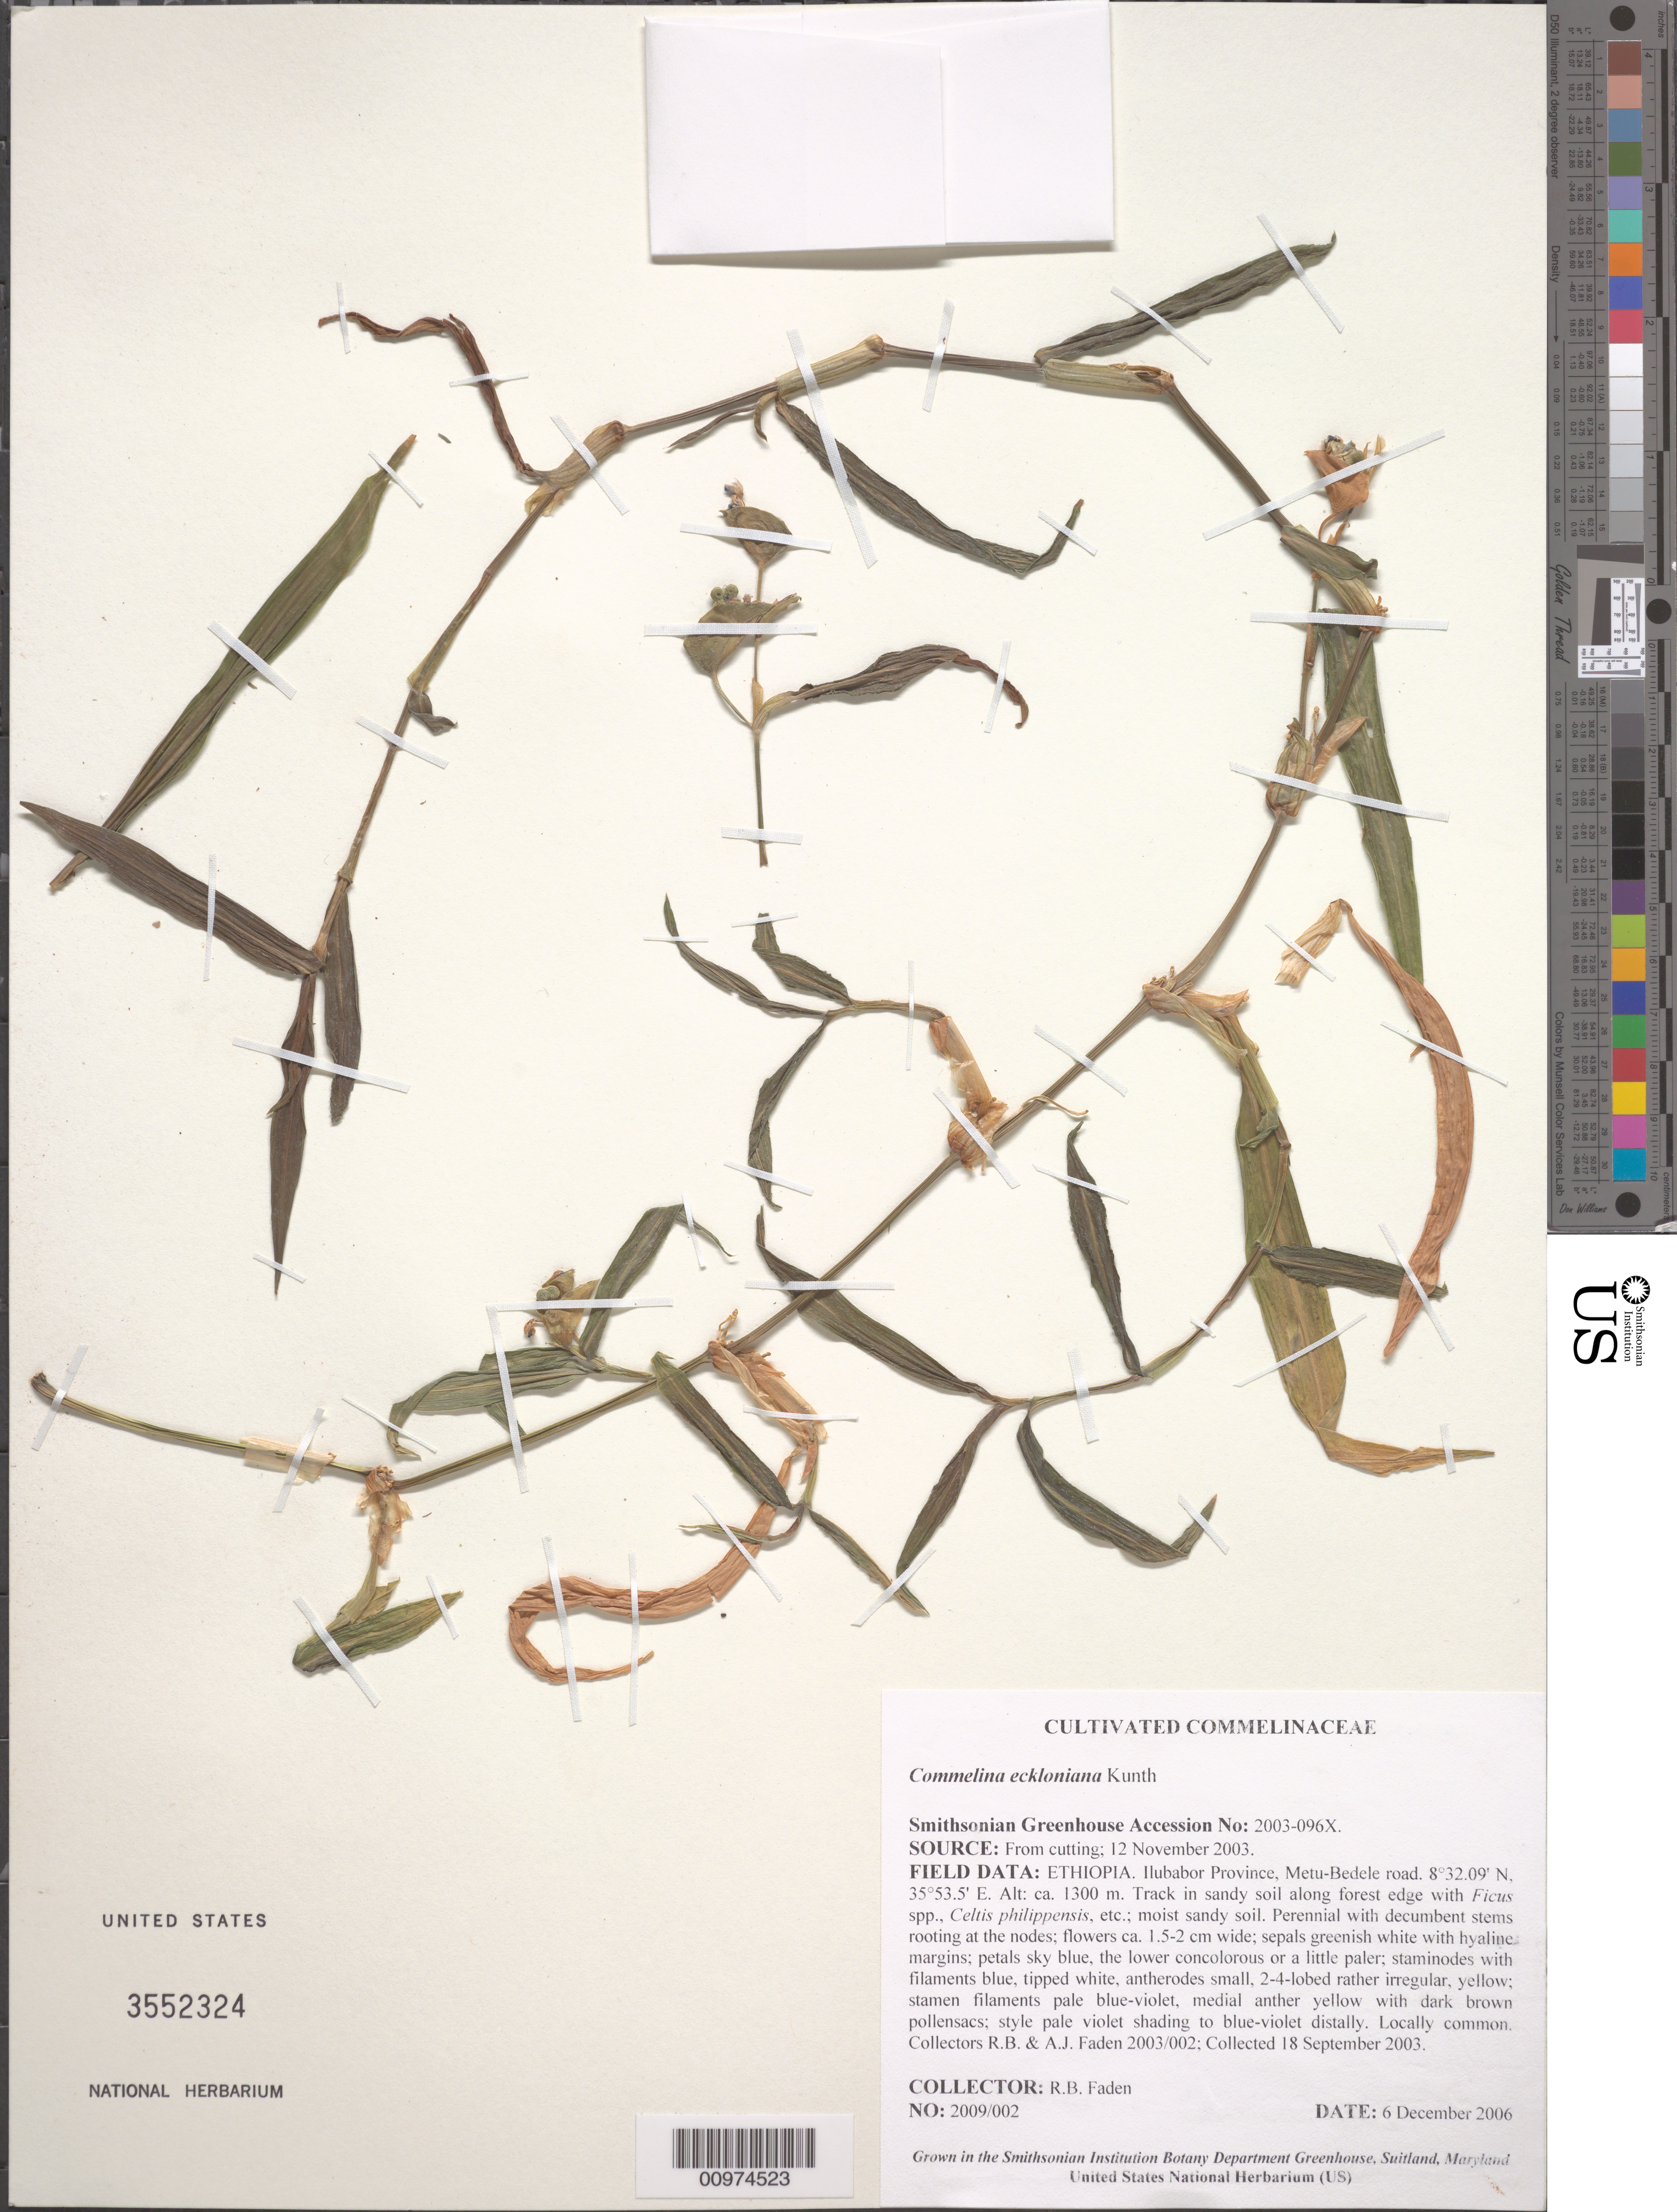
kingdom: Plantae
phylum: Tracheophyta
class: Liliopsida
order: Commelinales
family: Commelinaceae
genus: Commelina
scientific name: Commelina eckloniana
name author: Kunth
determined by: Faden, Robert B., (US), Smithsonian Institution - National Museum of Natural History (UNITED STATES)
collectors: R. B. Faden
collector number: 2009/002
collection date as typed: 06 Dec 2006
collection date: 2006-12-06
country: Thailand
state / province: Ilubabor Province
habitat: Track in sandy soil along forest edge with Ficus spp., Celtis philippensis, etc.; moist sandy soil.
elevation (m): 1300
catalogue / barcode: US 3552324